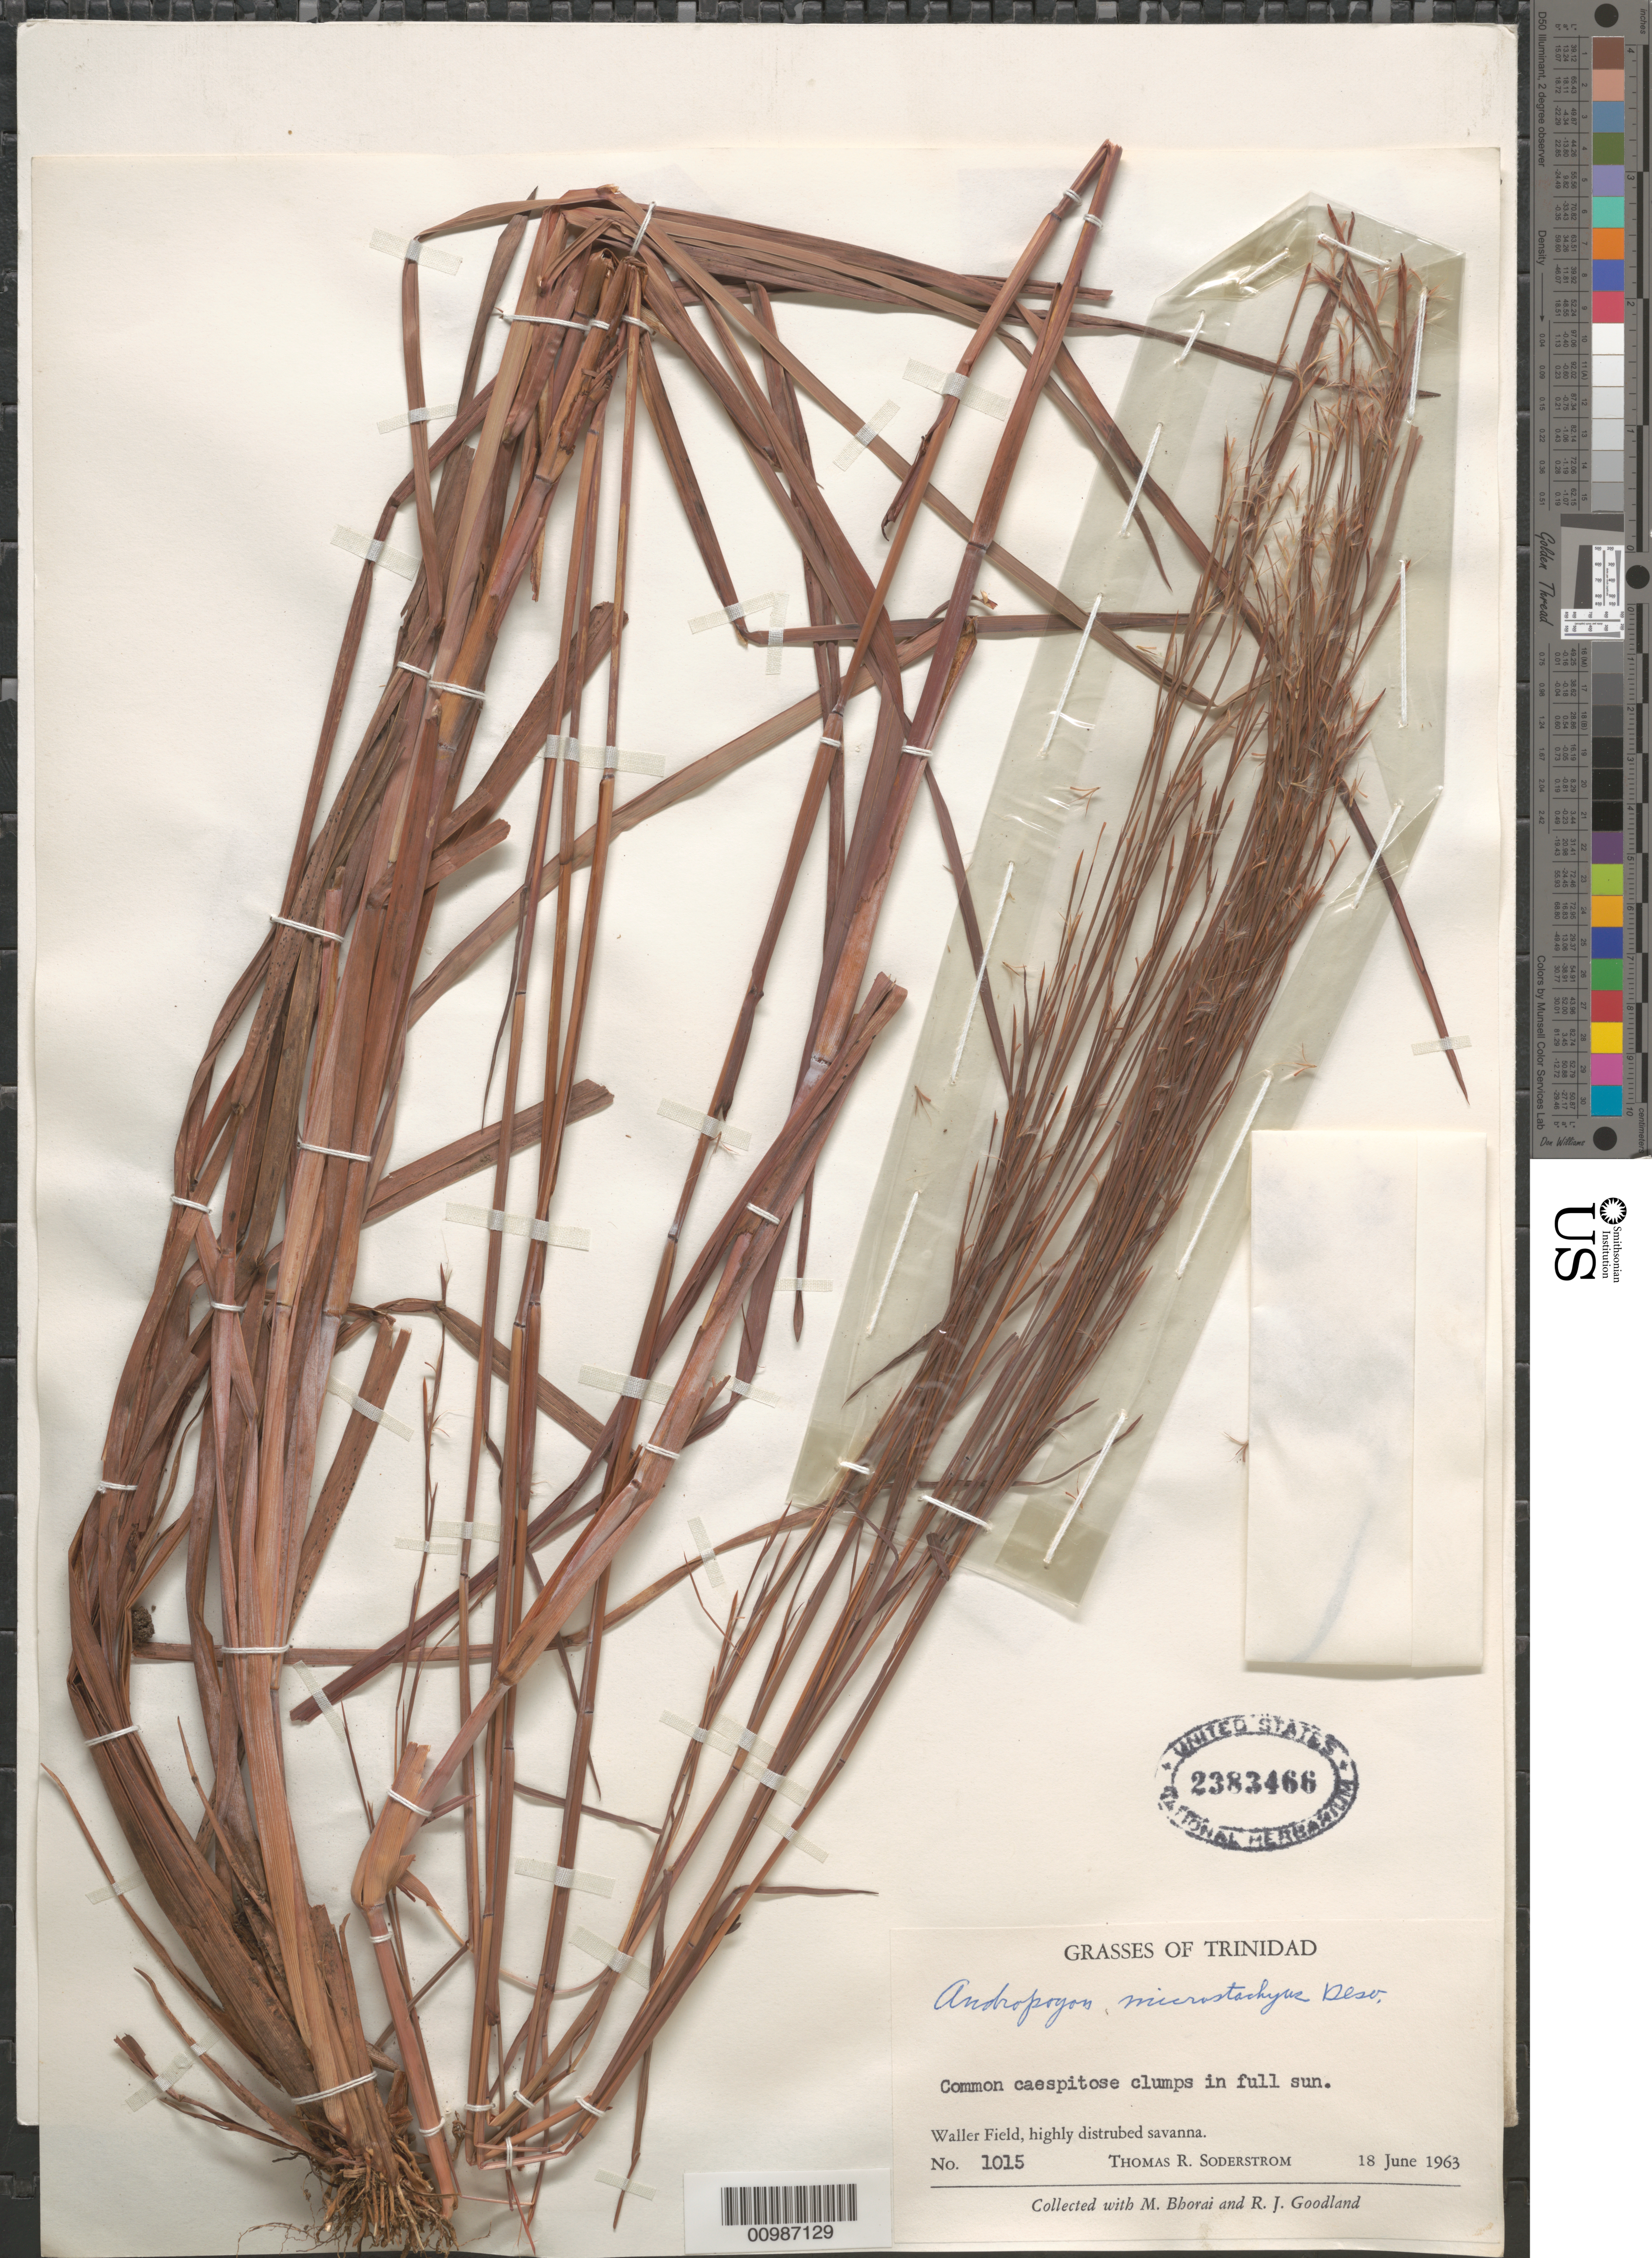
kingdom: Plantae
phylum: Tracheophyta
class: Liliopsida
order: Poales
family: Poaceae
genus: Andropogon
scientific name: Andropogon microstachyus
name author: Desv. ex Ham.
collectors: T. R. Soderstrom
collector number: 1015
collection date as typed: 18 Jun 1963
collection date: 1963-06-18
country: Trinidad and Tobago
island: Trinidad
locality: Wallerfield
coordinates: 0 N, 0 E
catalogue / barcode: US 2383466